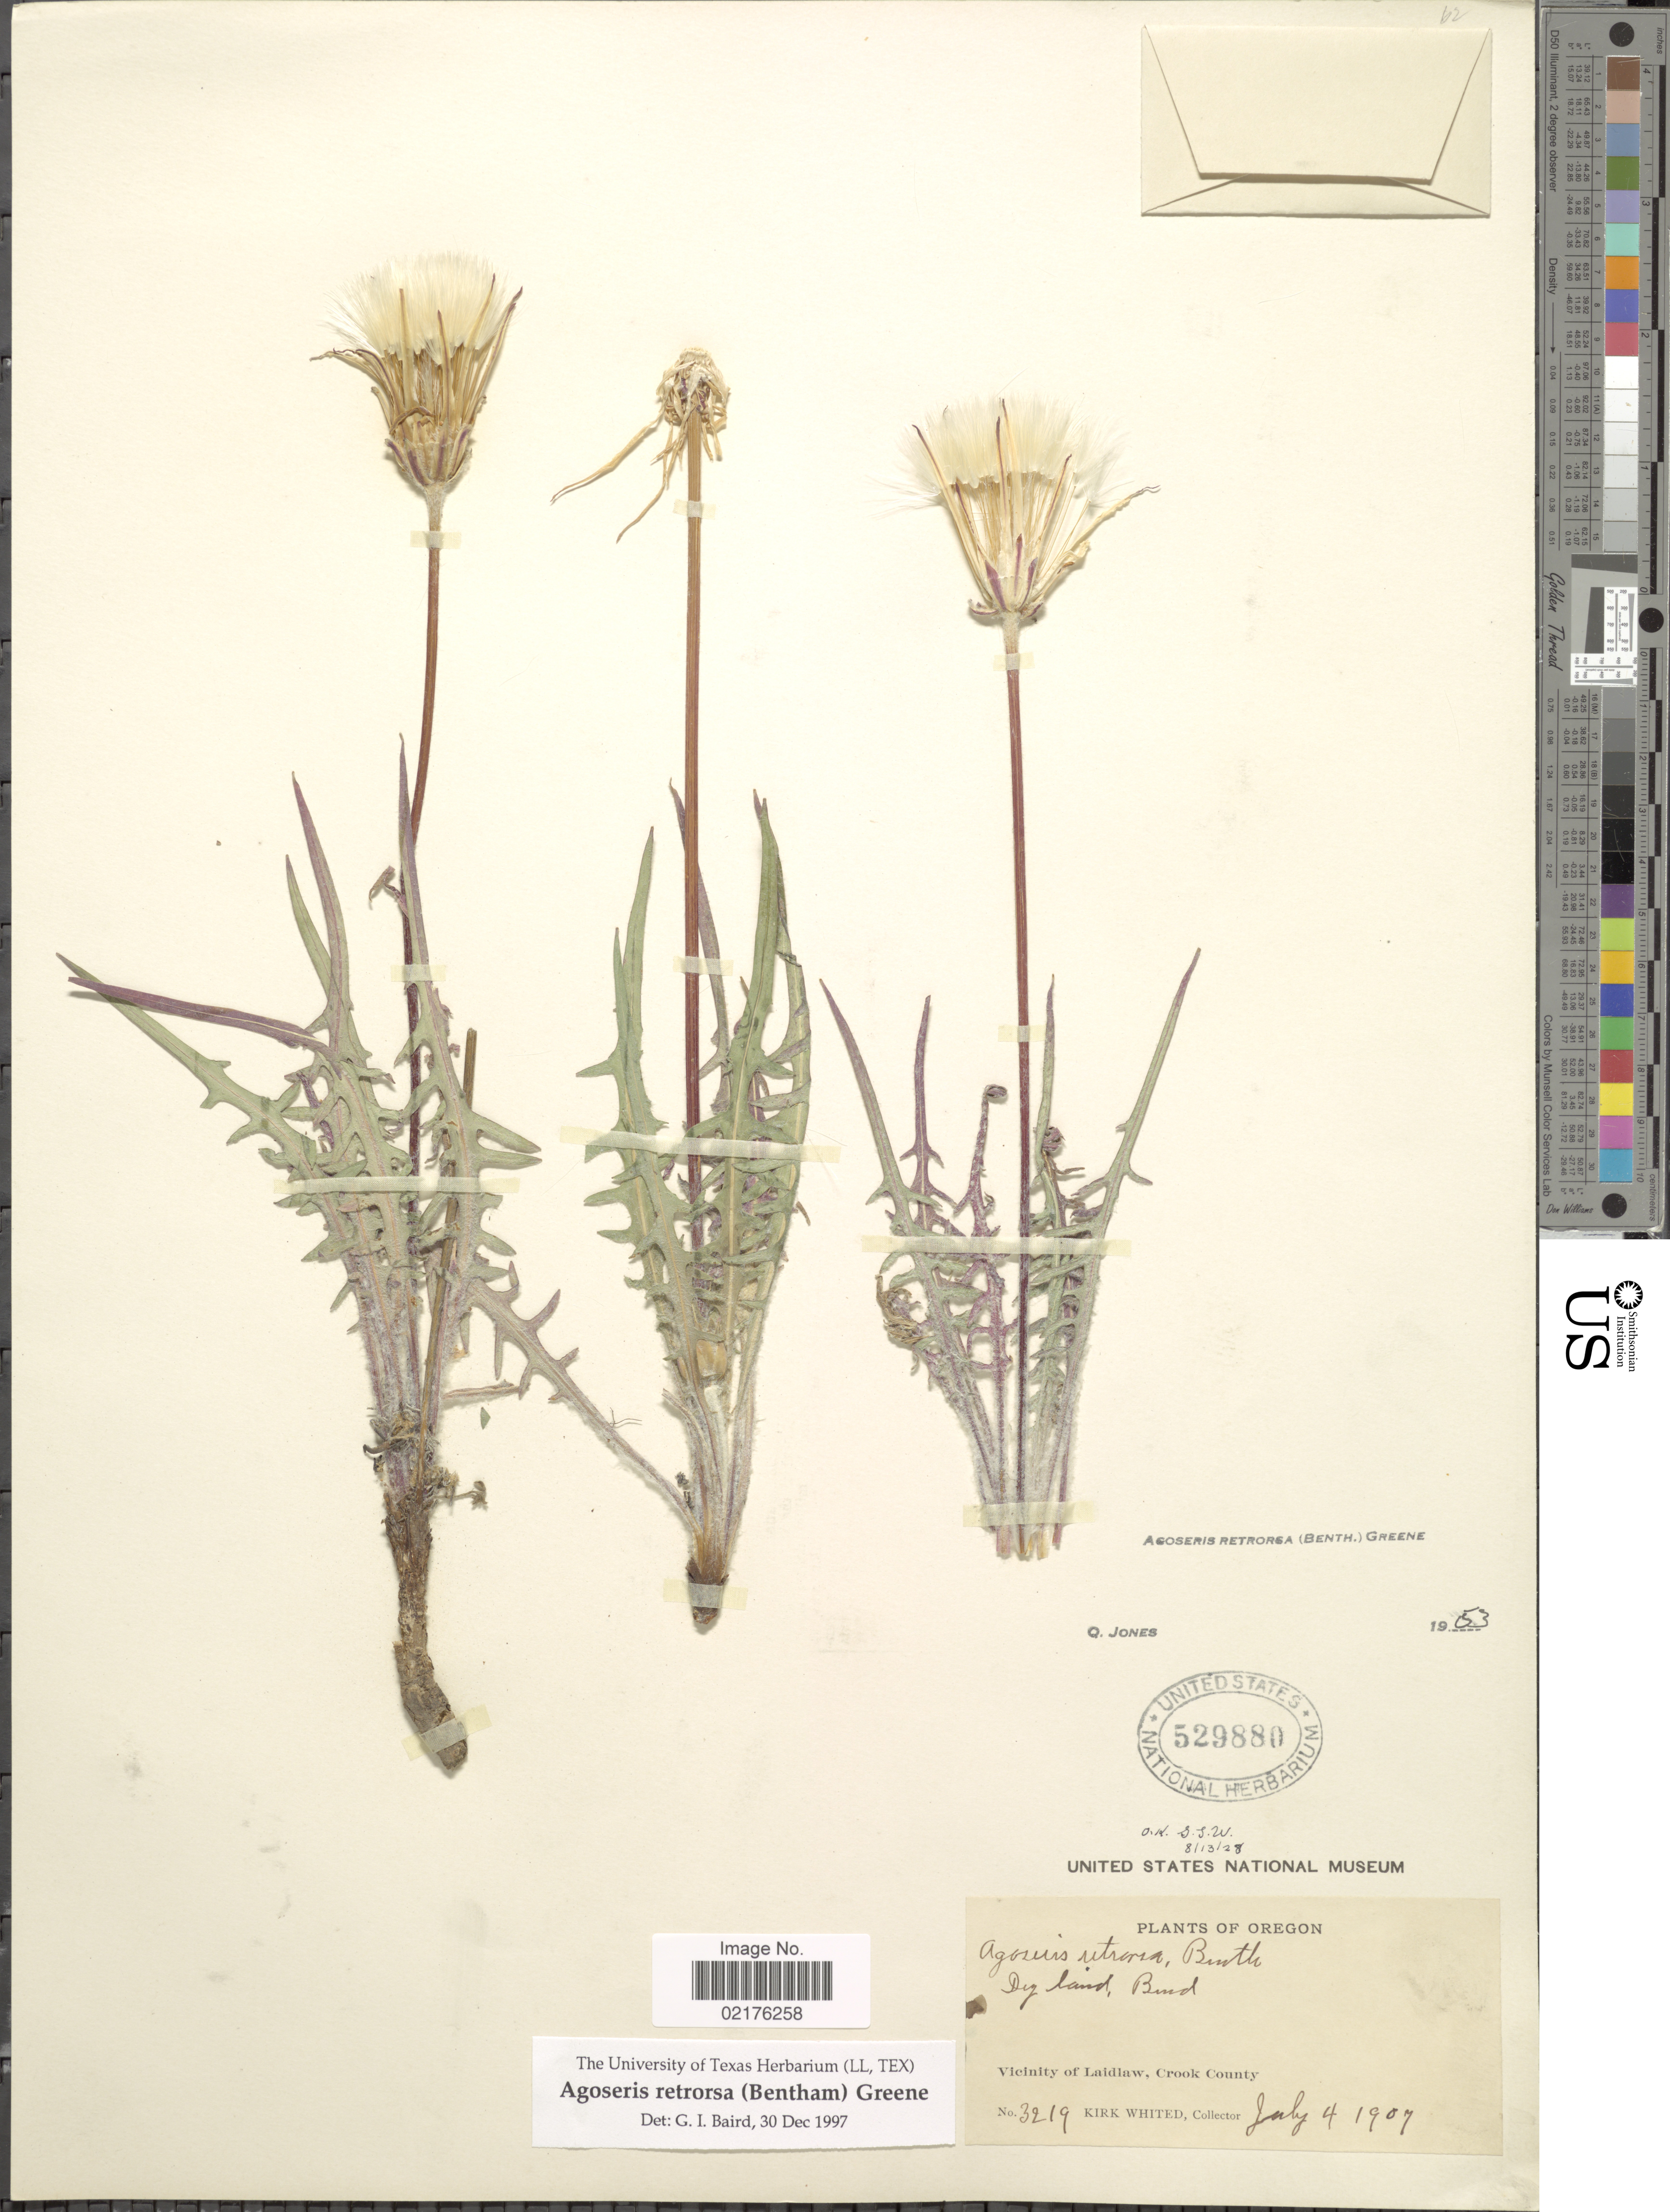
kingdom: Plantae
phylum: Tracheophyta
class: Magnoliopsida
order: Asterales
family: Asteraceae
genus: Agoseris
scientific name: Agoseris retrorsa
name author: (Benth.) Greene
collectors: K. Whited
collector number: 3219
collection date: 1907-07-04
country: United States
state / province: Oregon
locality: Vicinity of Laidlaw, Crook County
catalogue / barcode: US 529880